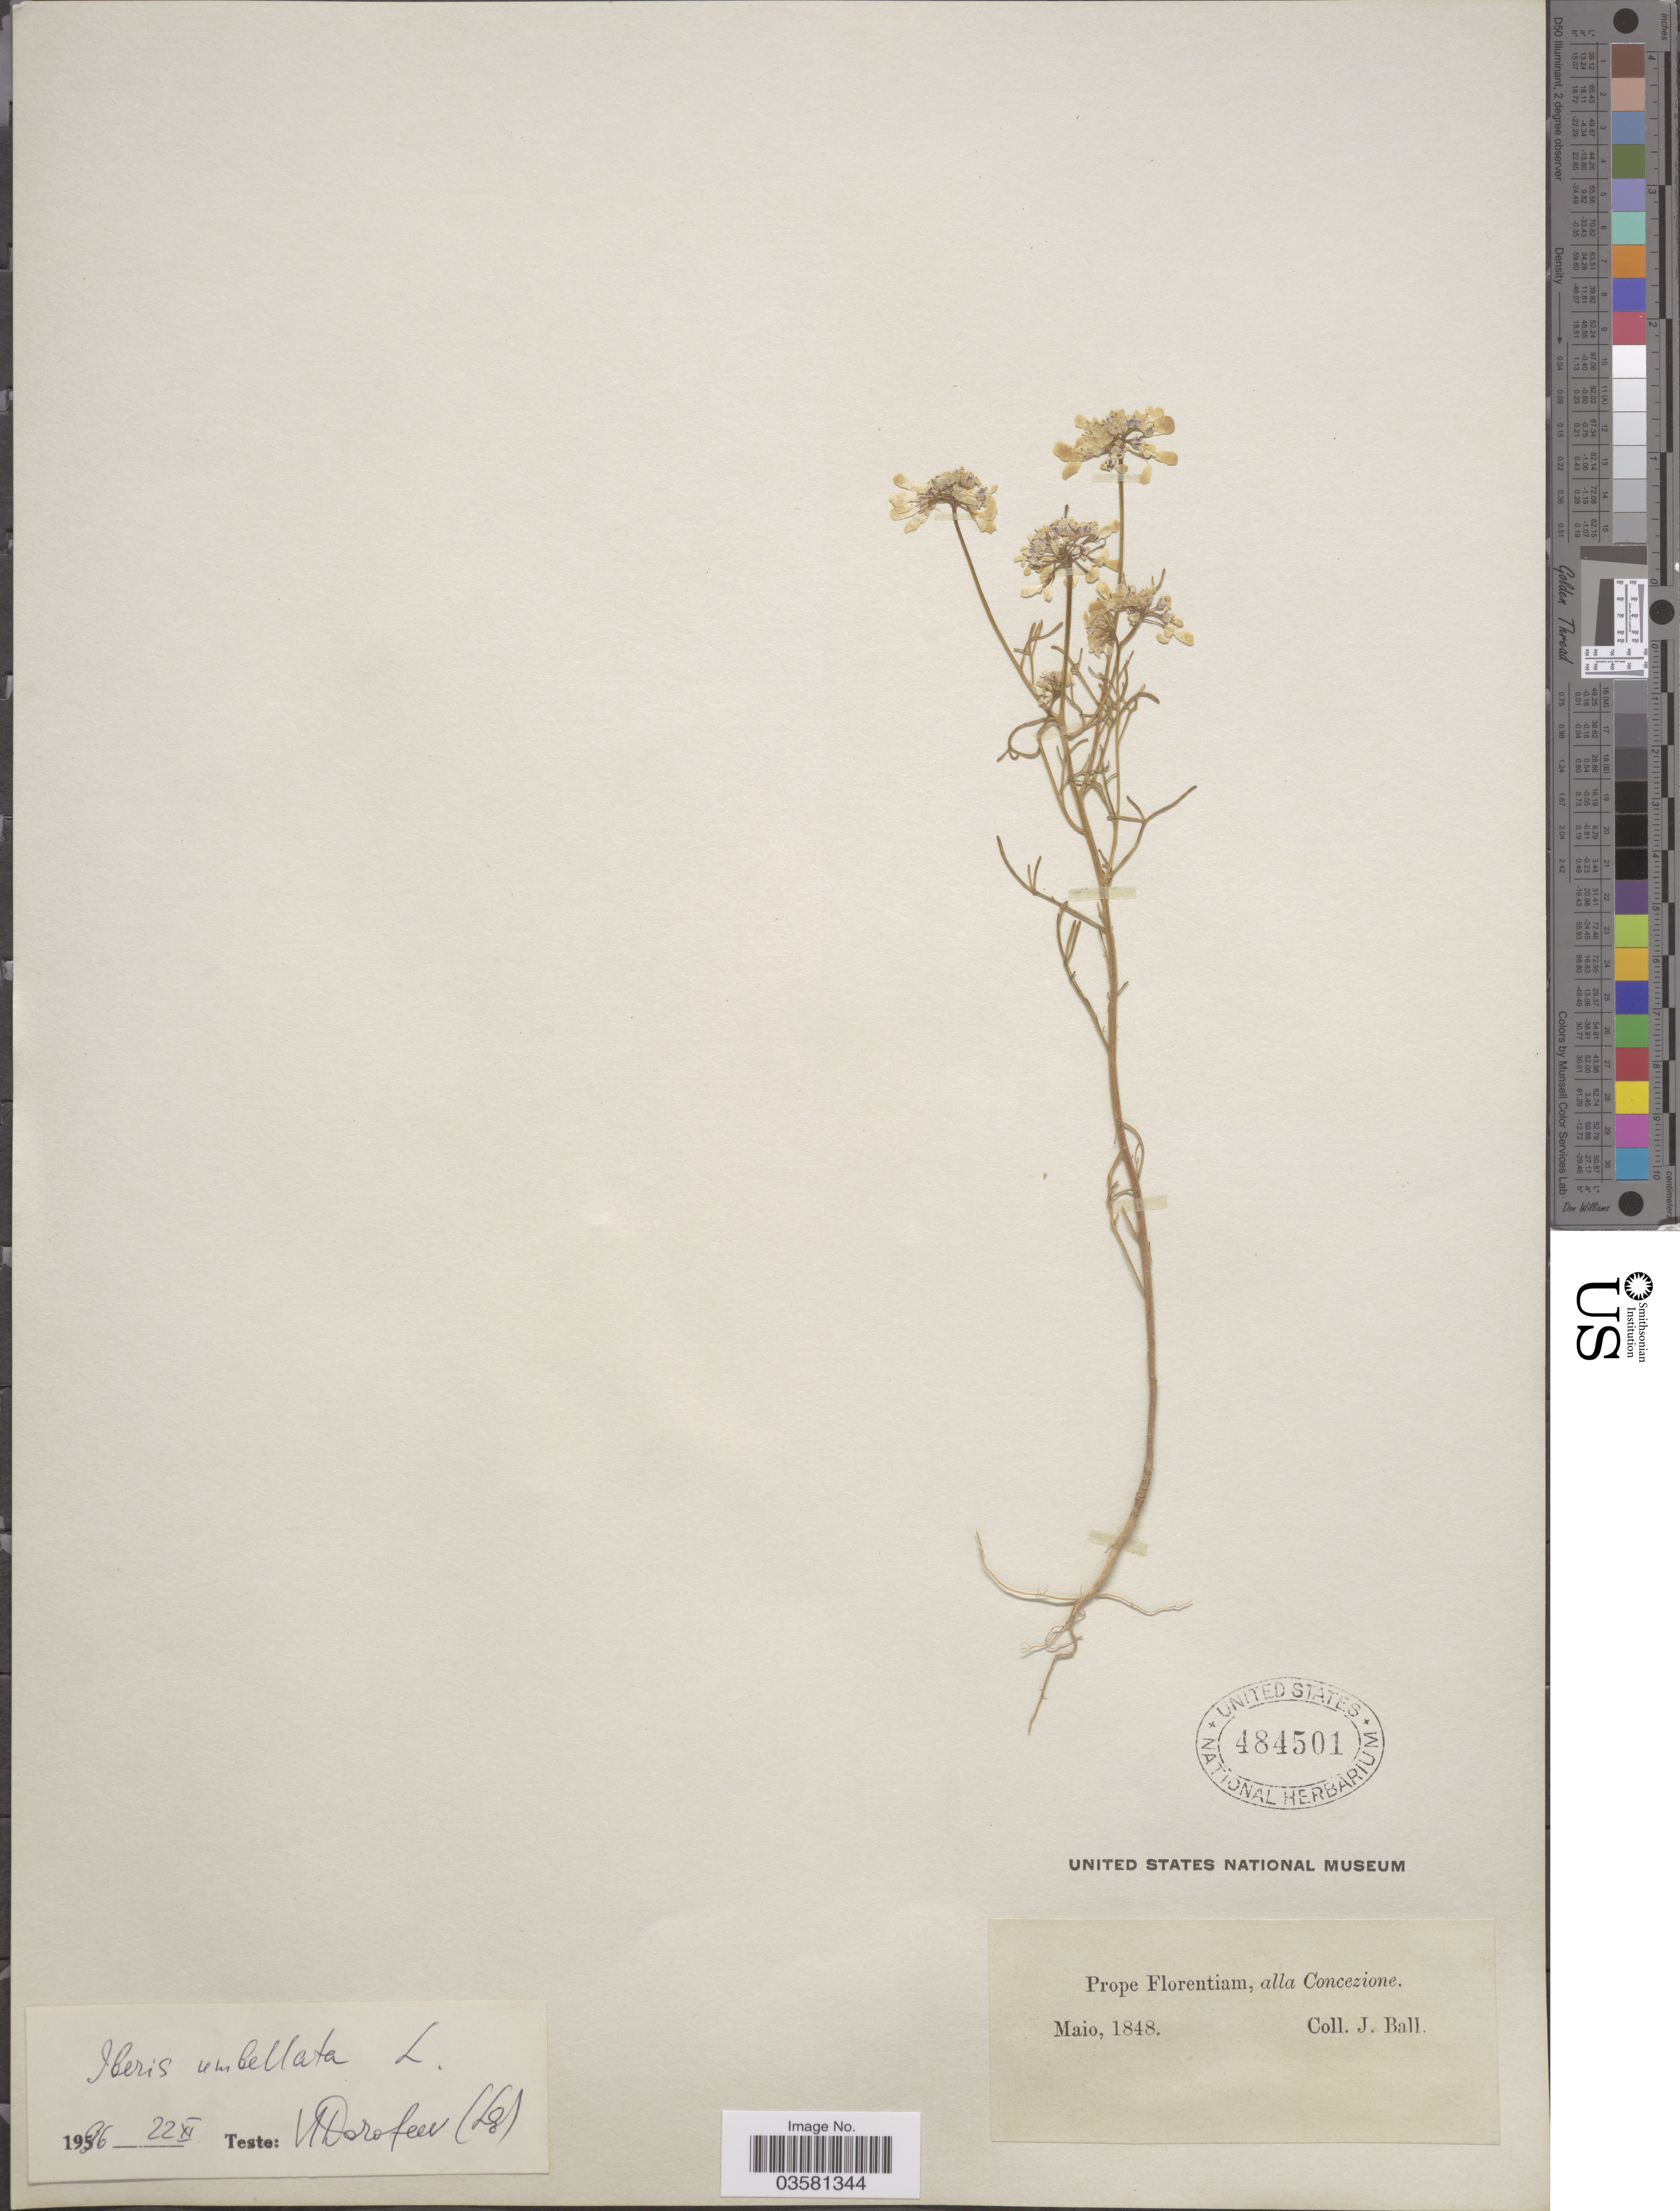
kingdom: Plantae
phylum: Tracheophyta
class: Magnoliopsida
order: Brassicales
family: Brassicaceae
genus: Iberis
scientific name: Iberis umbellata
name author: L.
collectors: J. Ball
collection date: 1848-05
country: Italy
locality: Prope Florentiam, alla Concezione.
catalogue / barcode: US 484501